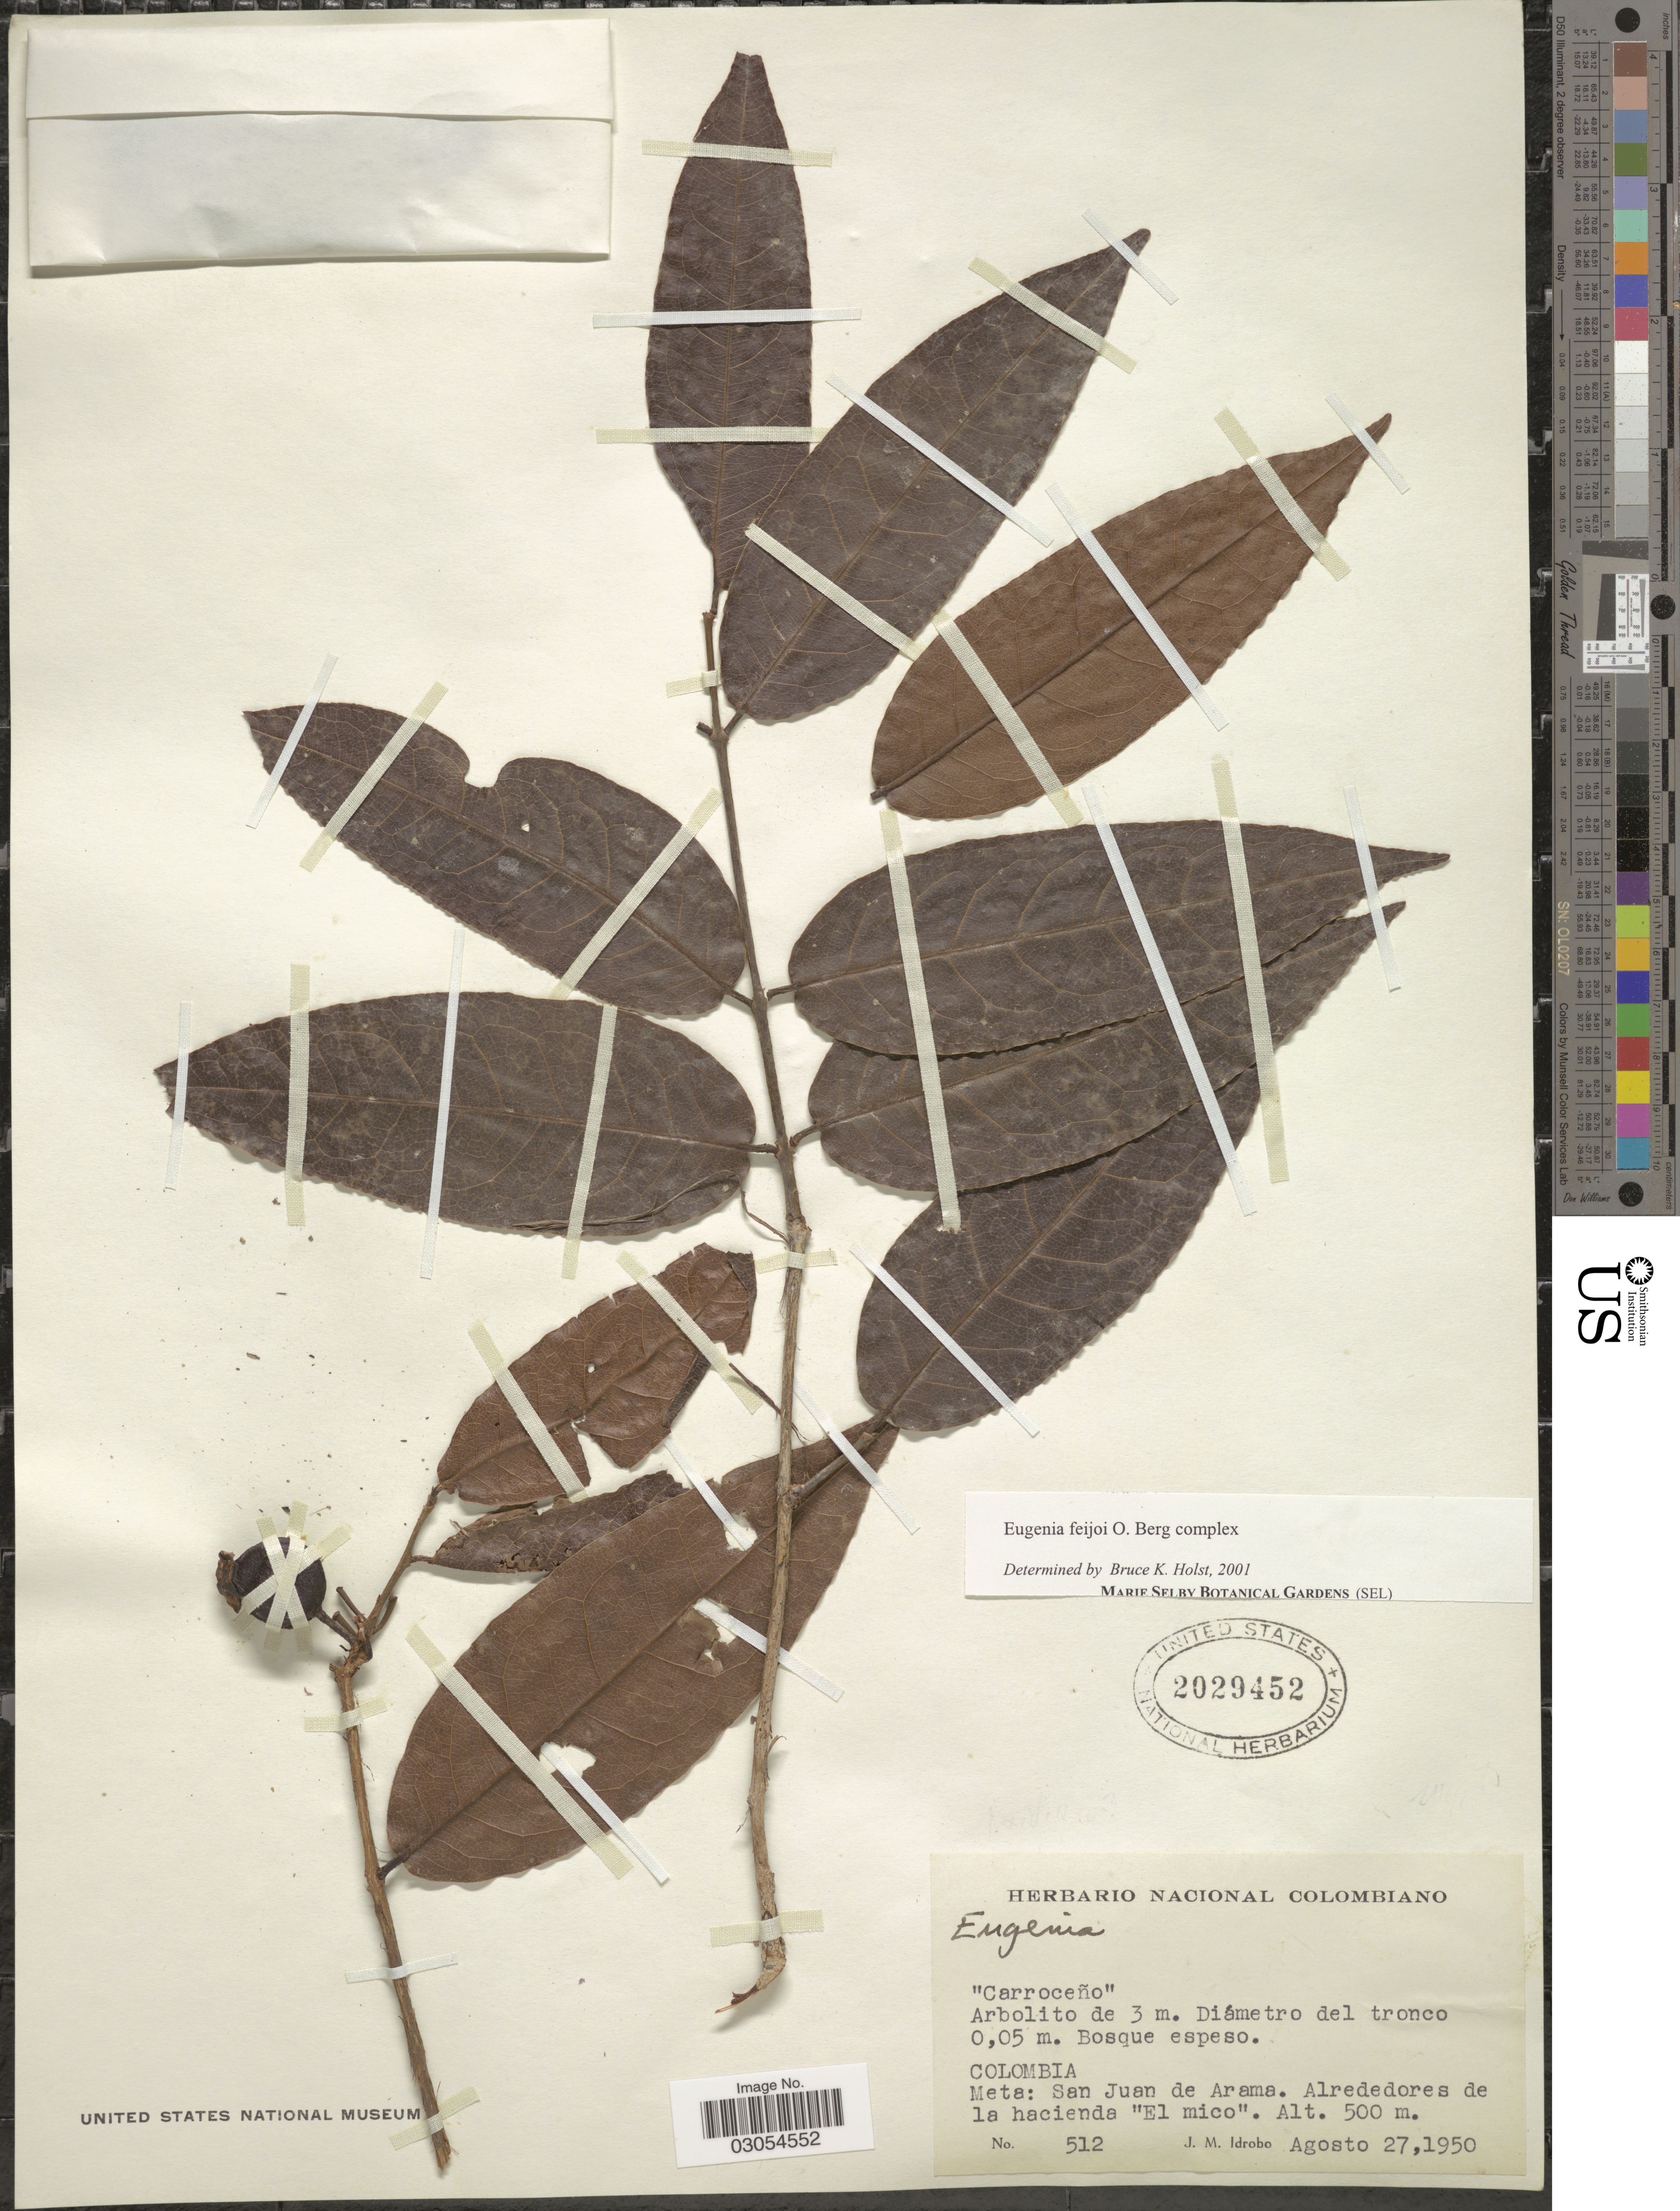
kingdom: Plantae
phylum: Tracheophyta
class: Magnoliopsida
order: Myrtales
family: Myrtaceae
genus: Eugenia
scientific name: Eugenia moschata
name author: (Aubl.) Nied. ex Durand & B.D. Jacks.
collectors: J. M. Idrobo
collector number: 512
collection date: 1950-08-27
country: Colombia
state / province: Meta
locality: San Juan de Arama. Alrededores de la hacienda "El mico".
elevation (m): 500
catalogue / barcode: US 2029452